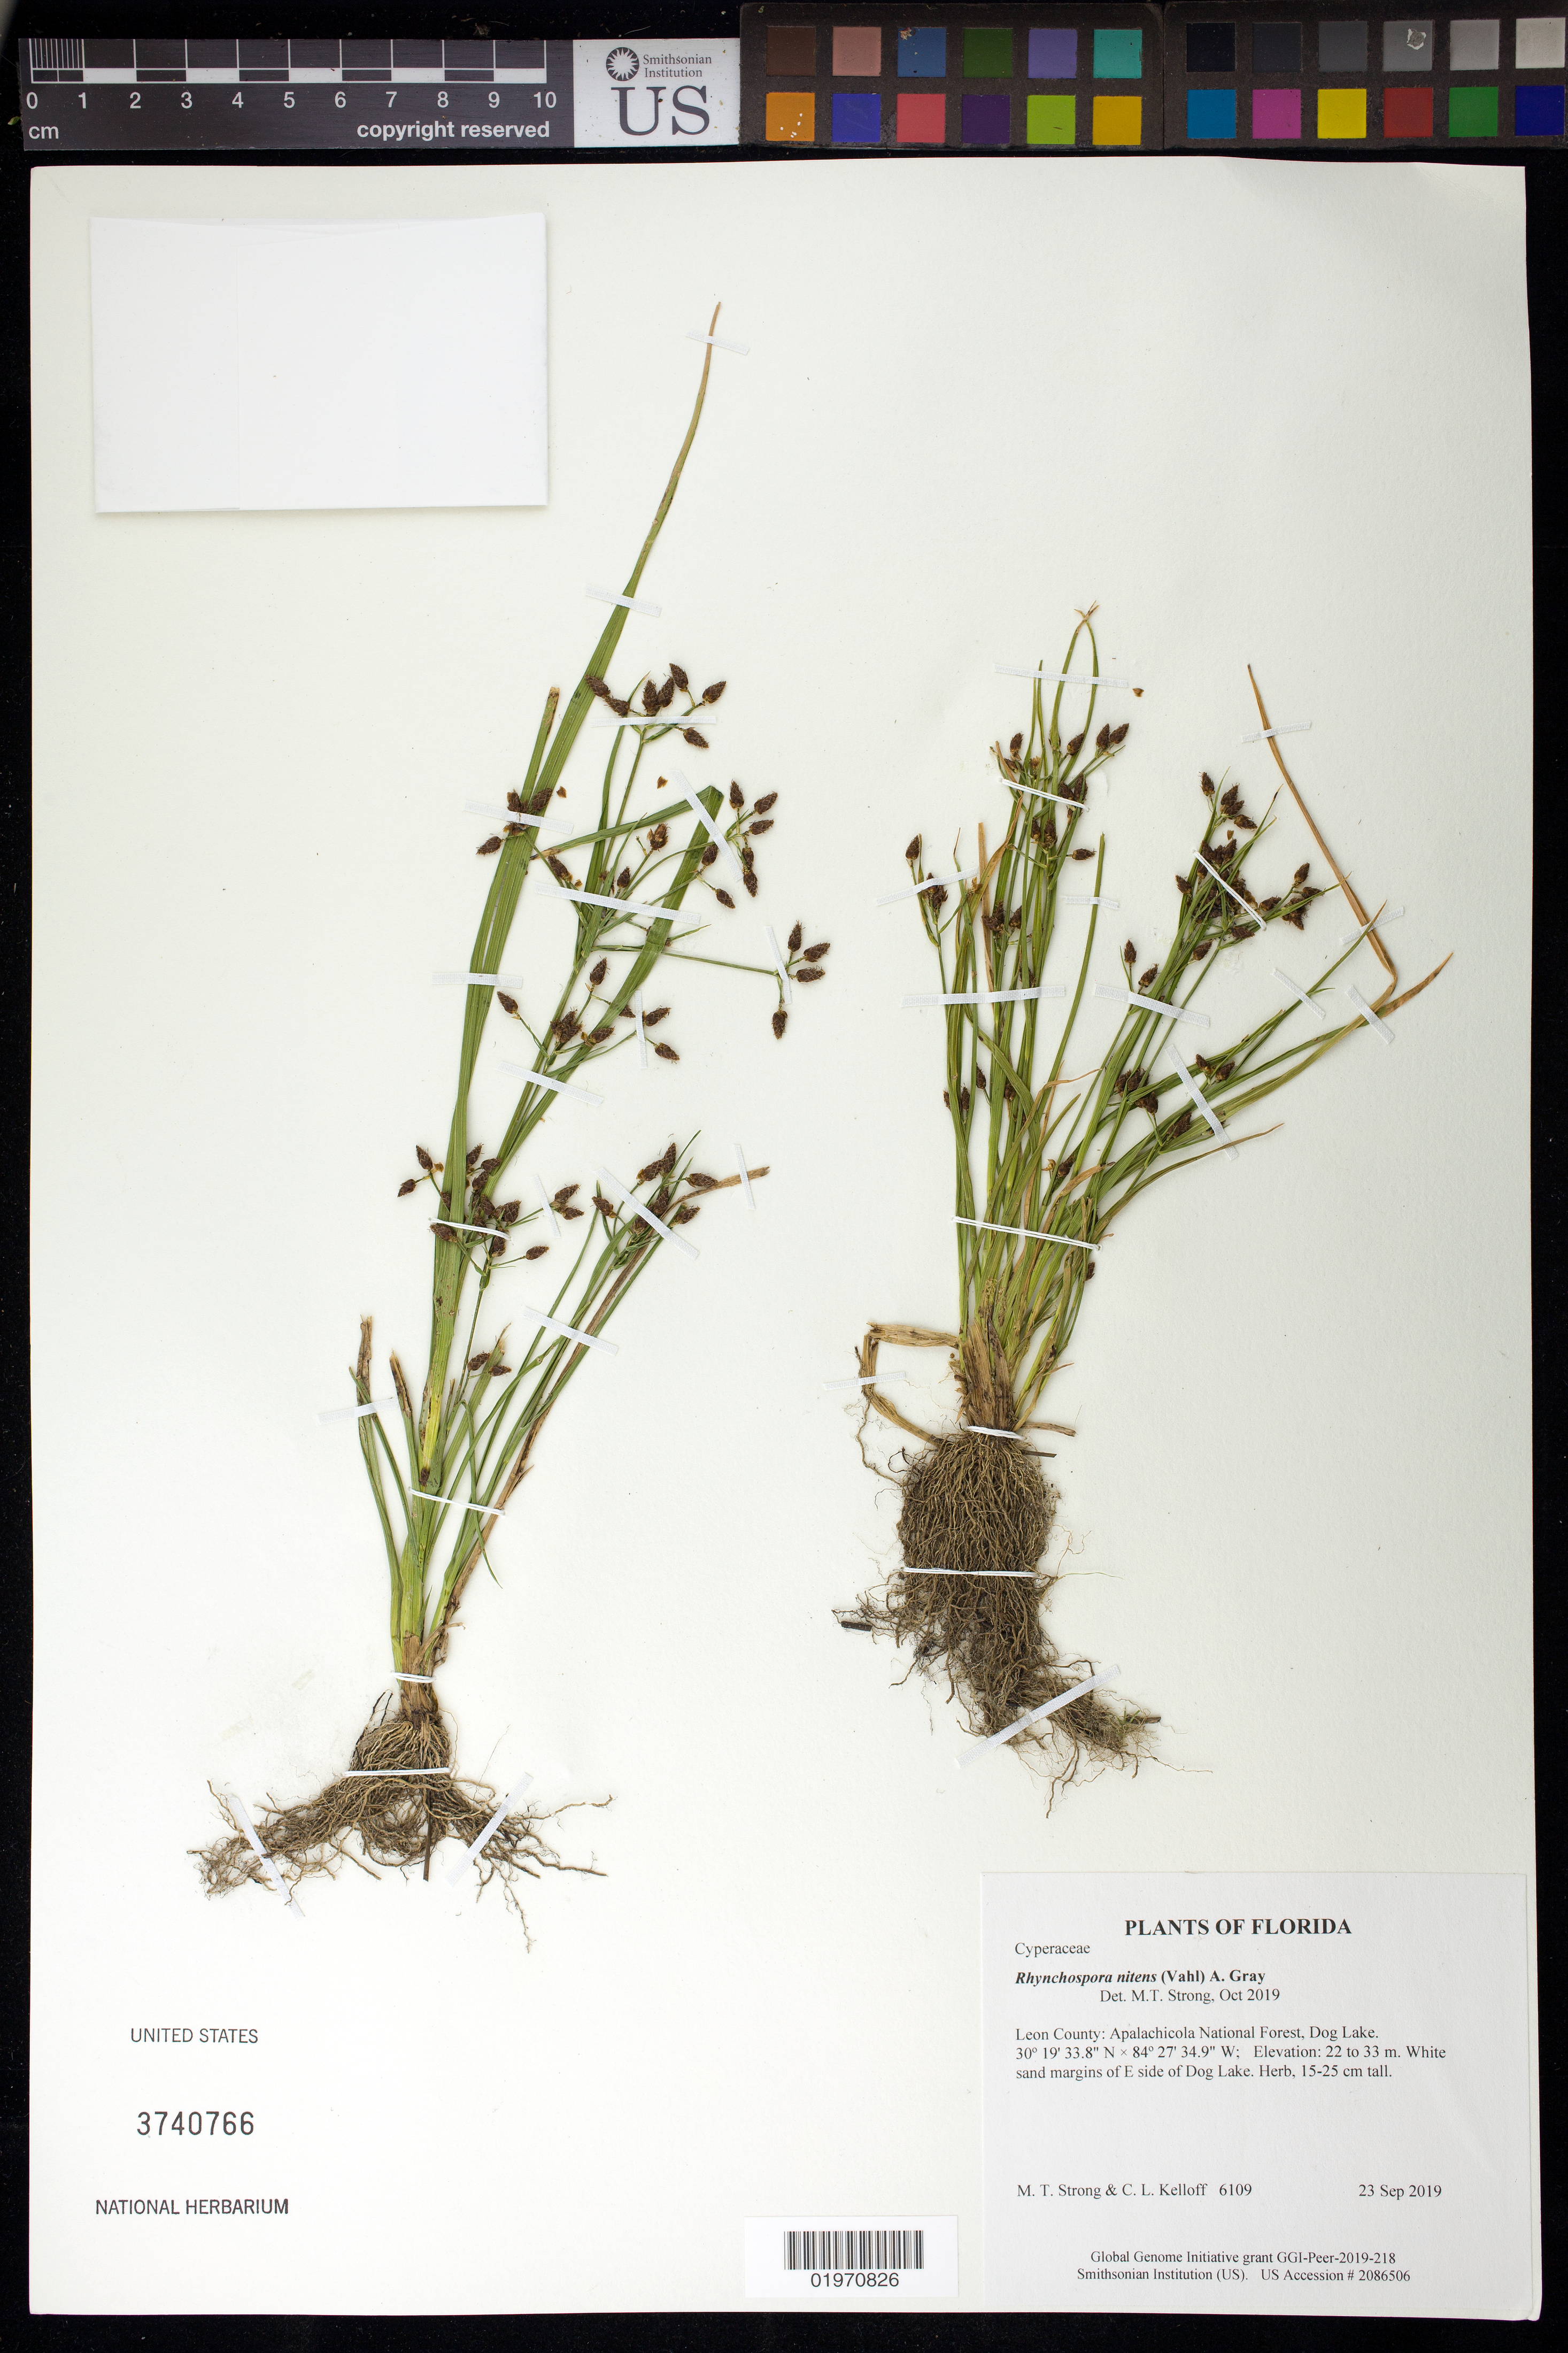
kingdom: Plantae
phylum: Tracheophyta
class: Liliopsida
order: Poales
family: Cyperaceae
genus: Rhynchospora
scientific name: Rhynchospora nitens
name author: (Vahl) A. Gray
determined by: Strong, Mark T., (BOT), Smithsonian Institution - National Museum of Natural History (UNITED STATES)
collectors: M. T. Strong & C. L. Kelloff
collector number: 6109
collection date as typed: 23 Sep 2019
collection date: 2019-09-23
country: United States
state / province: Florida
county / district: Leon County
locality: Apalachicola National Forest, Dog Lake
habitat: White sand margins of E side of Dog Lake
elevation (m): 22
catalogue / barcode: US 3740766